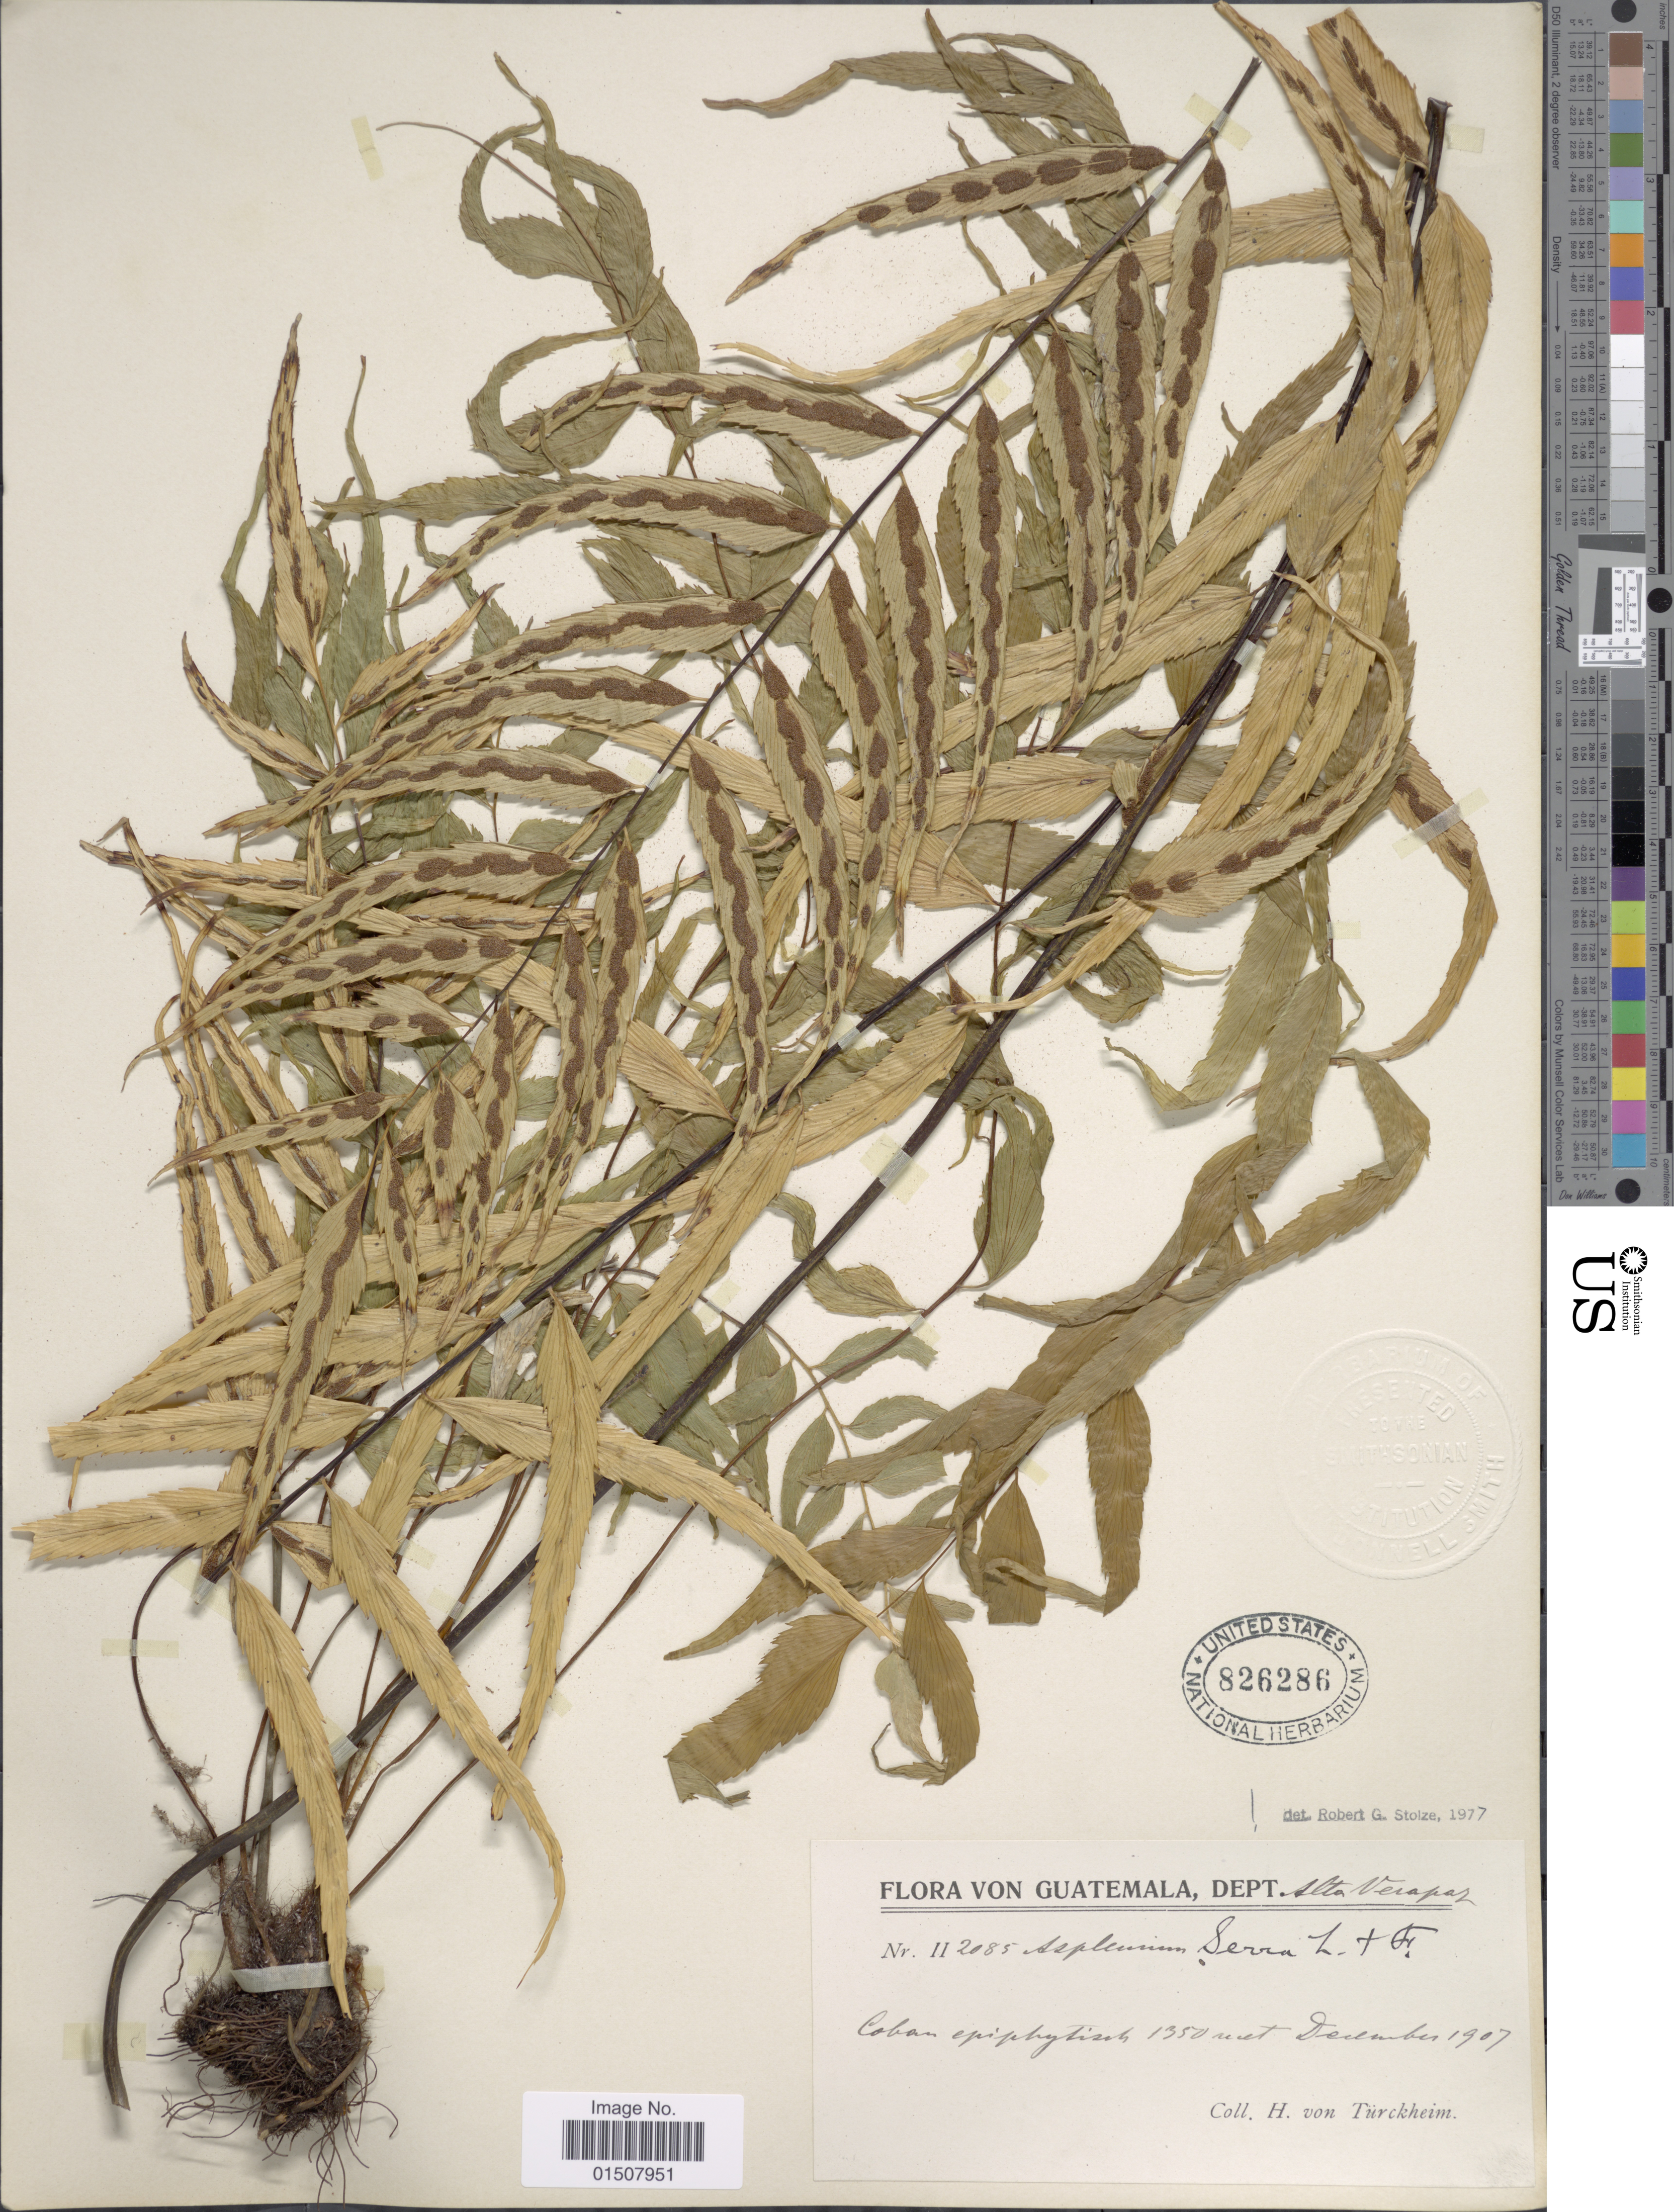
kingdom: Plantae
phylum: Tracheophyta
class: Polypodiopsida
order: Polypodiales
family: Aspleniaceae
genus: Asplenium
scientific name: Asplenium serra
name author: Langsd. & Fisch.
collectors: H. von Türckheim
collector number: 112085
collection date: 1907-12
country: Guatemala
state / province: Alta Verapaz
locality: Cobán, epiphytisch [epiphytic]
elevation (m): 1350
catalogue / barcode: US 826286